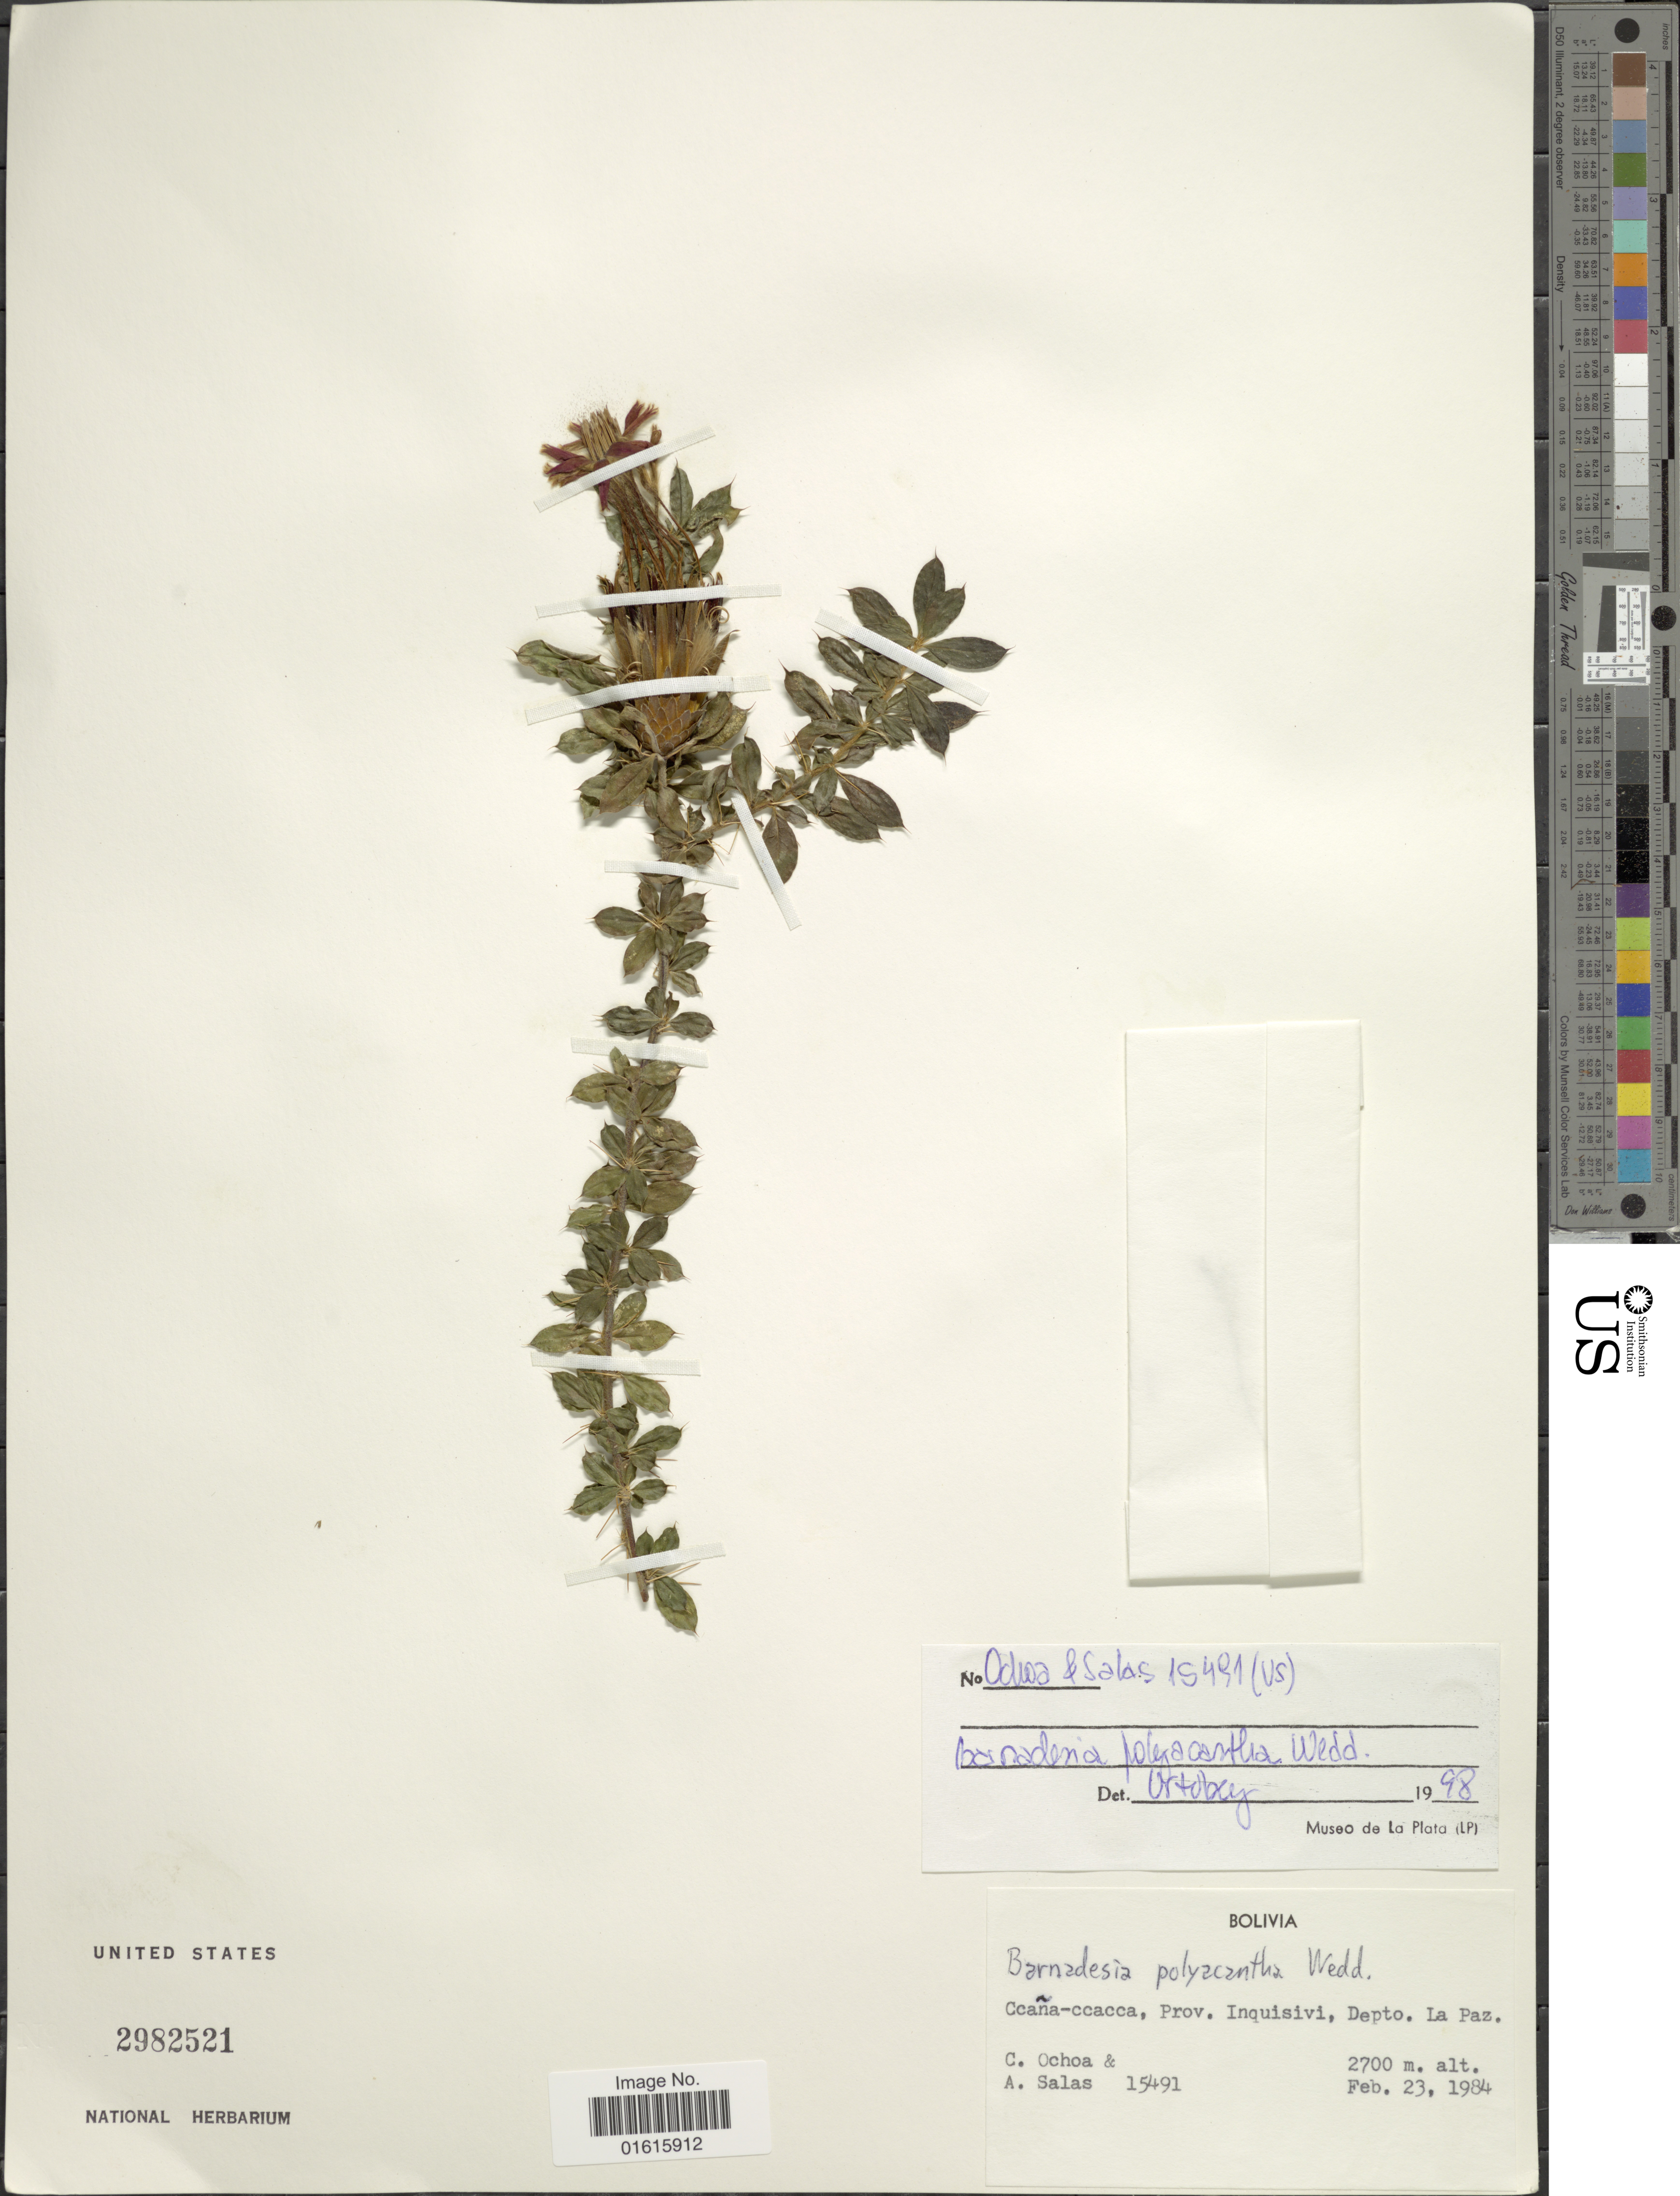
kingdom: Plantae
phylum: Tracheophyta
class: Magnoliopsida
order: Asterales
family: Asteraceae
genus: Barnadesia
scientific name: Barnadesia polyacantha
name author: Wedd.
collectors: C. Ochoa & A. Salas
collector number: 15491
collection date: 1984-02-23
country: Bolivia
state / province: La Paz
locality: Ccana-ccacca, Prov. Inquisivi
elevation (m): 2700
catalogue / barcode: US 2982521